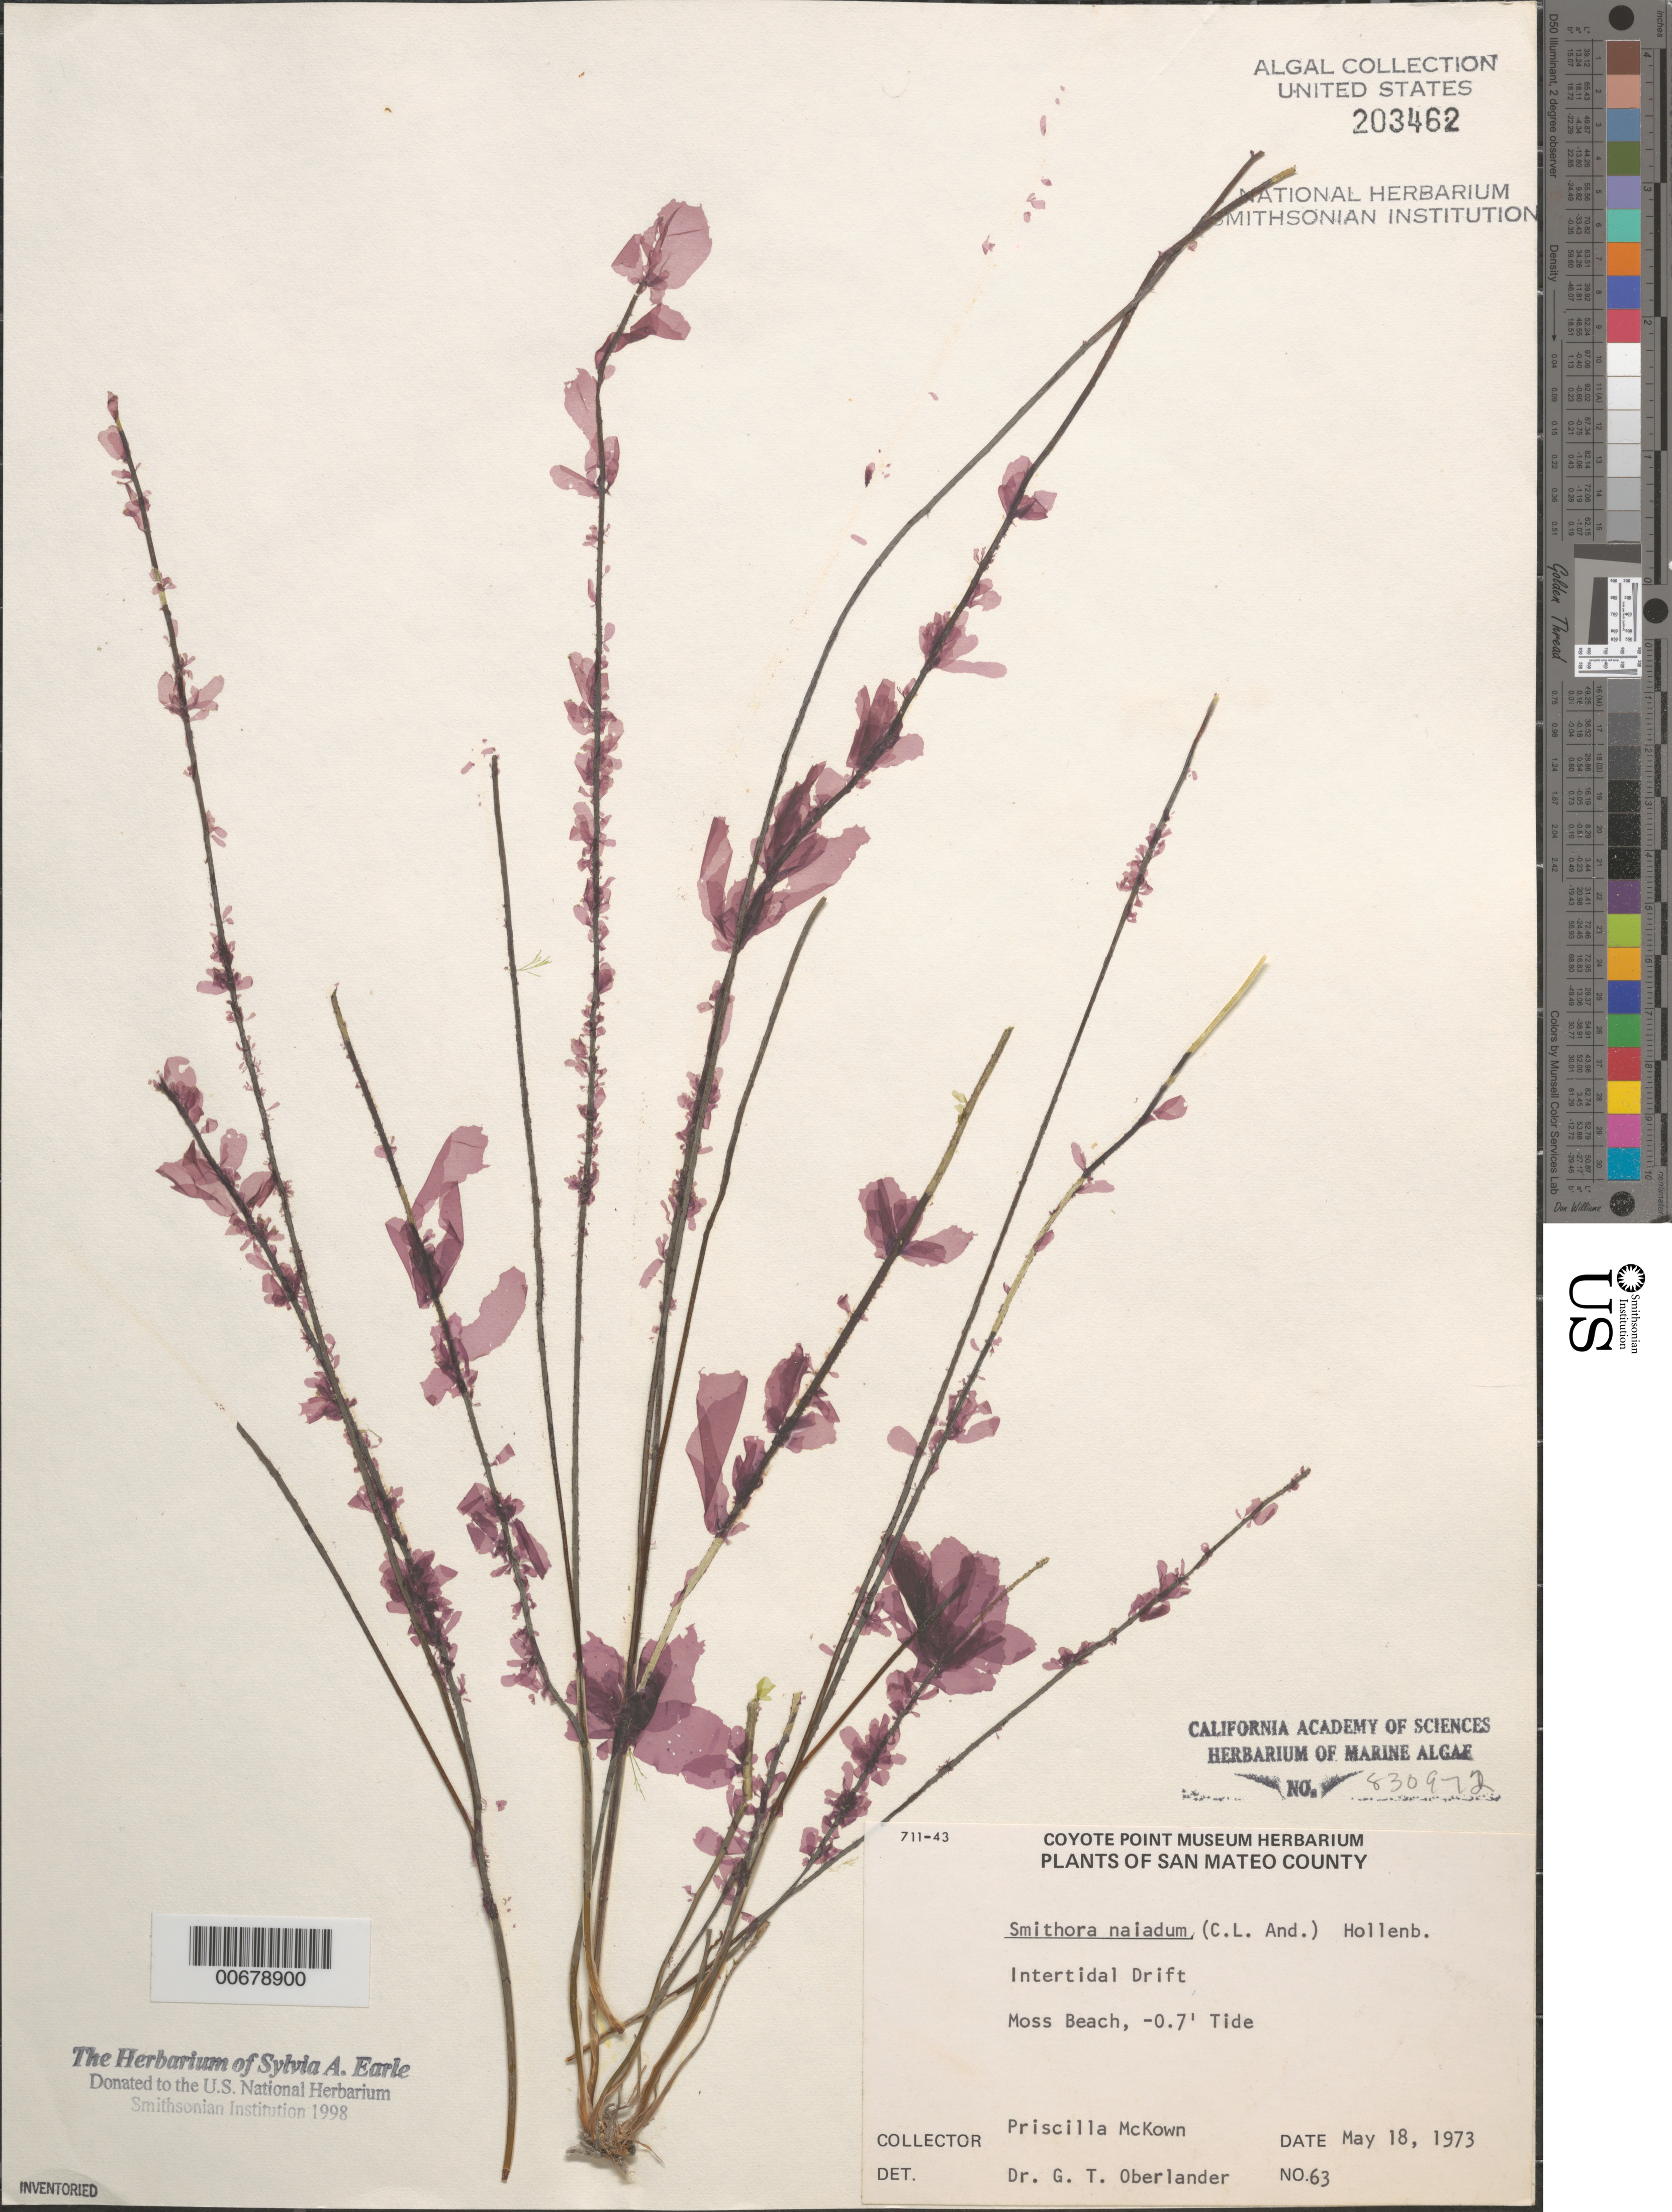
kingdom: Plantae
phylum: Rhodophyta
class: Compsopogonophyceae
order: Erythropeltidales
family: Erythrotrichiaceae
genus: Smithora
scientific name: Smithora naiadum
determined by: Oberlander, G. T.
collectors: P. McKown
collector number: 63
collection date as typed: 18 May 1973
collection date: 1973-05-18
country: United States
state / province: California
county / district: San Mateo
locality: Moss Beach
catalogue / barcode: US 203462